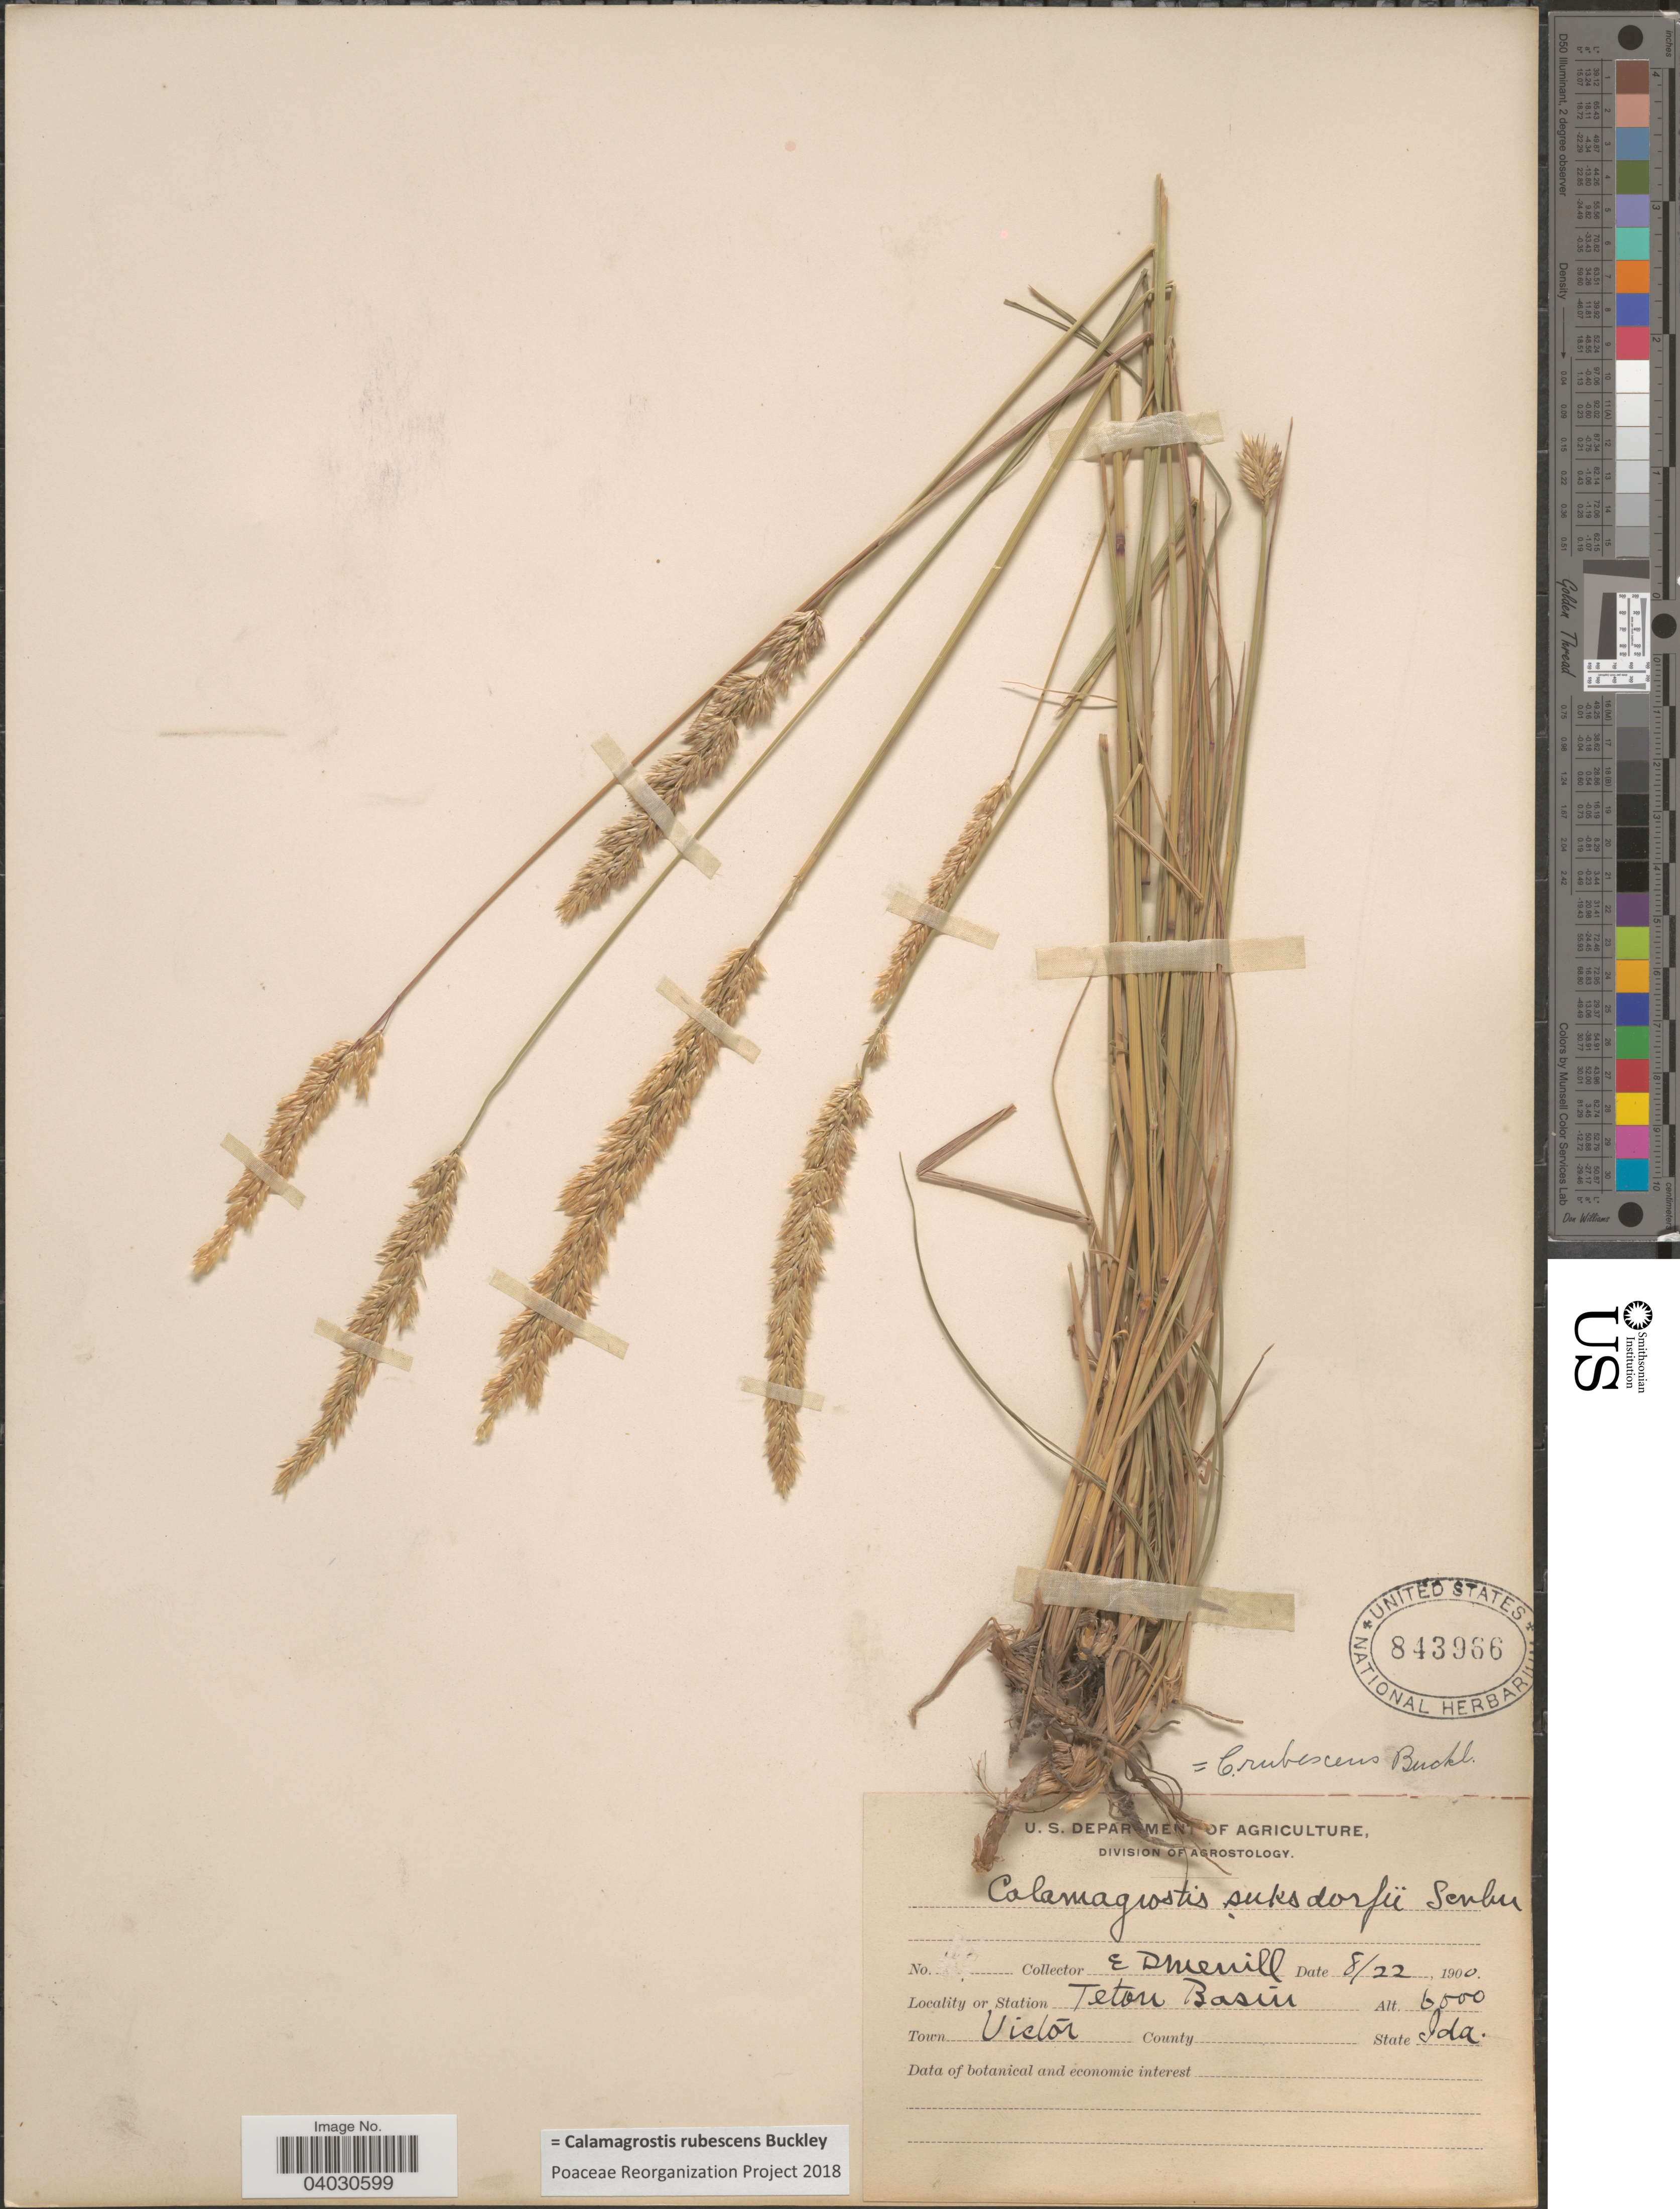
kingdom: Plantae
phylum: Tracheophyta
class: Liliopsida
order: Poales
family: Poaceae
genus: Calamagrostis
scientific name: Calamagrostis rubescens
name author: Buckley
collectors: E. D. Merrill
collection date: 1900-08-22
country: United States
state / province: Idaho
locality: Teton Basin. Victor.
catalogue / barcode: US 843966